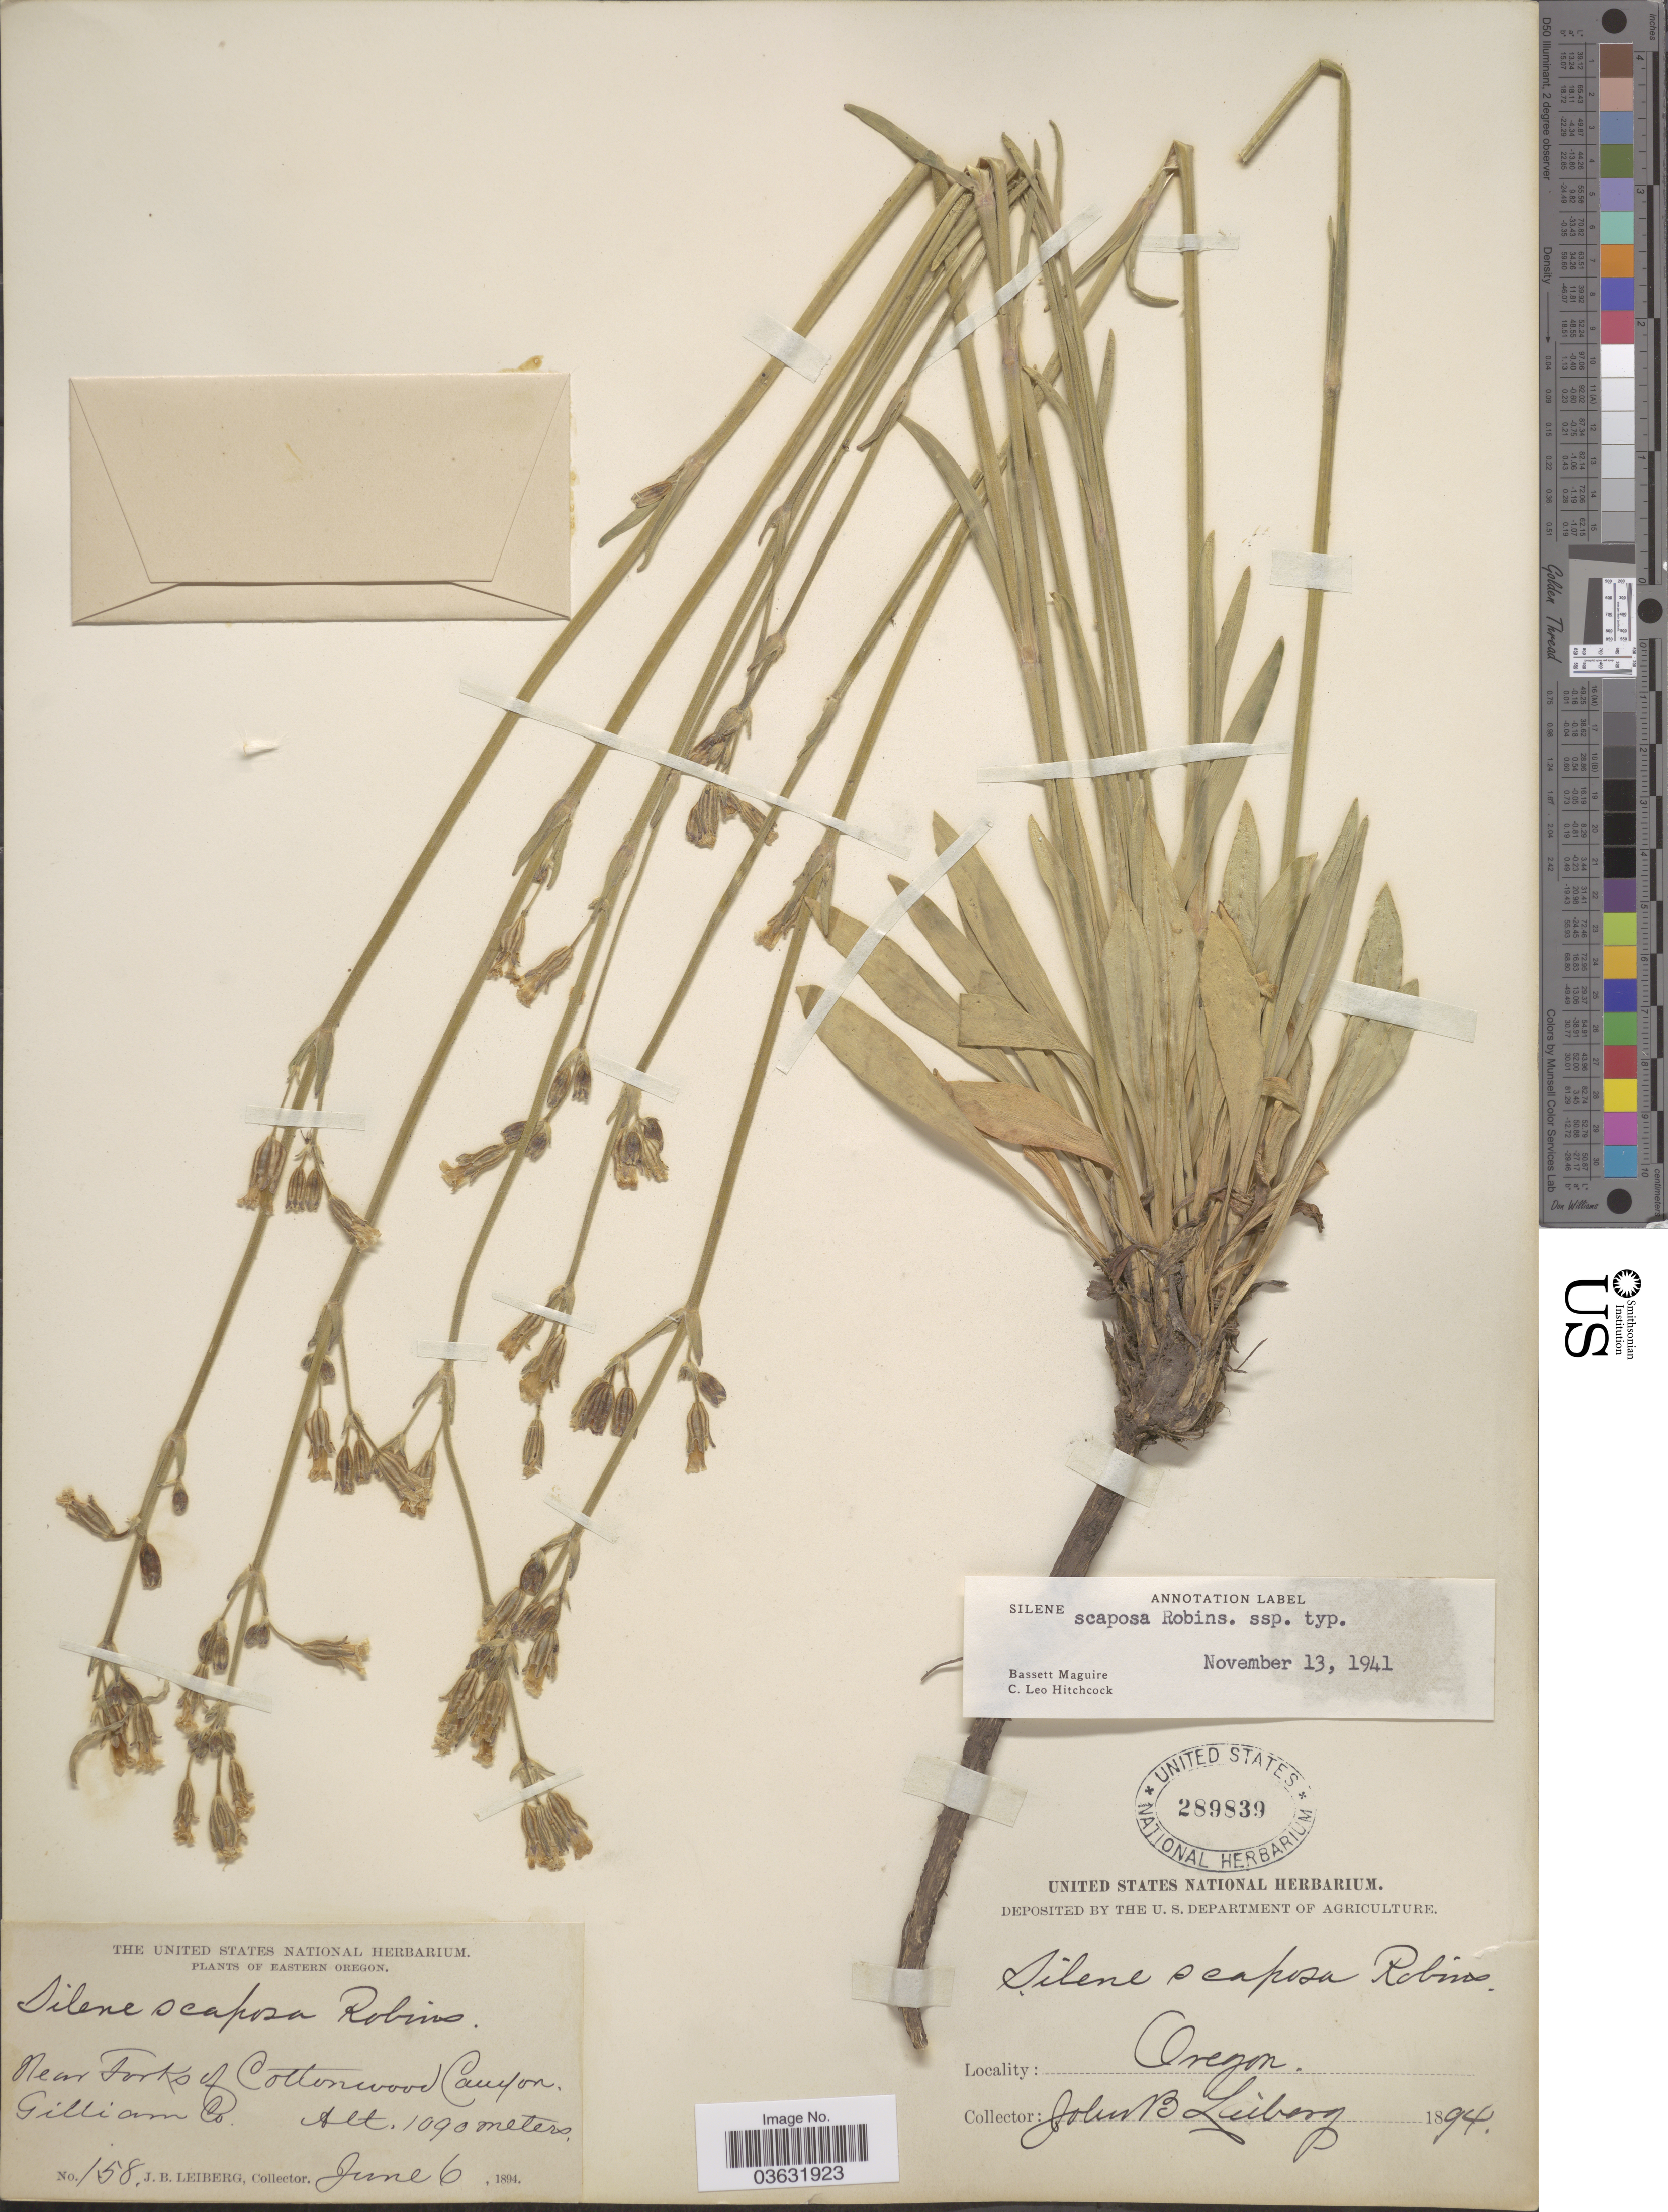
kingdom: Plantae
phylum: Tracheophyta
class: Magnoliopsida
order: Caryophyllales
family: Caryophyllaceae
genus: Silene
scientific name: Silene scaposa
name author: S. Watson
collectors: J. B. Leiberg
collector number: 158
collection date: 1894-06-06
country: United States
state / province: Oregon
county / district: Gilliam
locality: Eastern Oregon. Near Forks of Cottonwood Canyon, Gilliam Co.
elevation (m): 1090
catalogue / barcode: US 289839